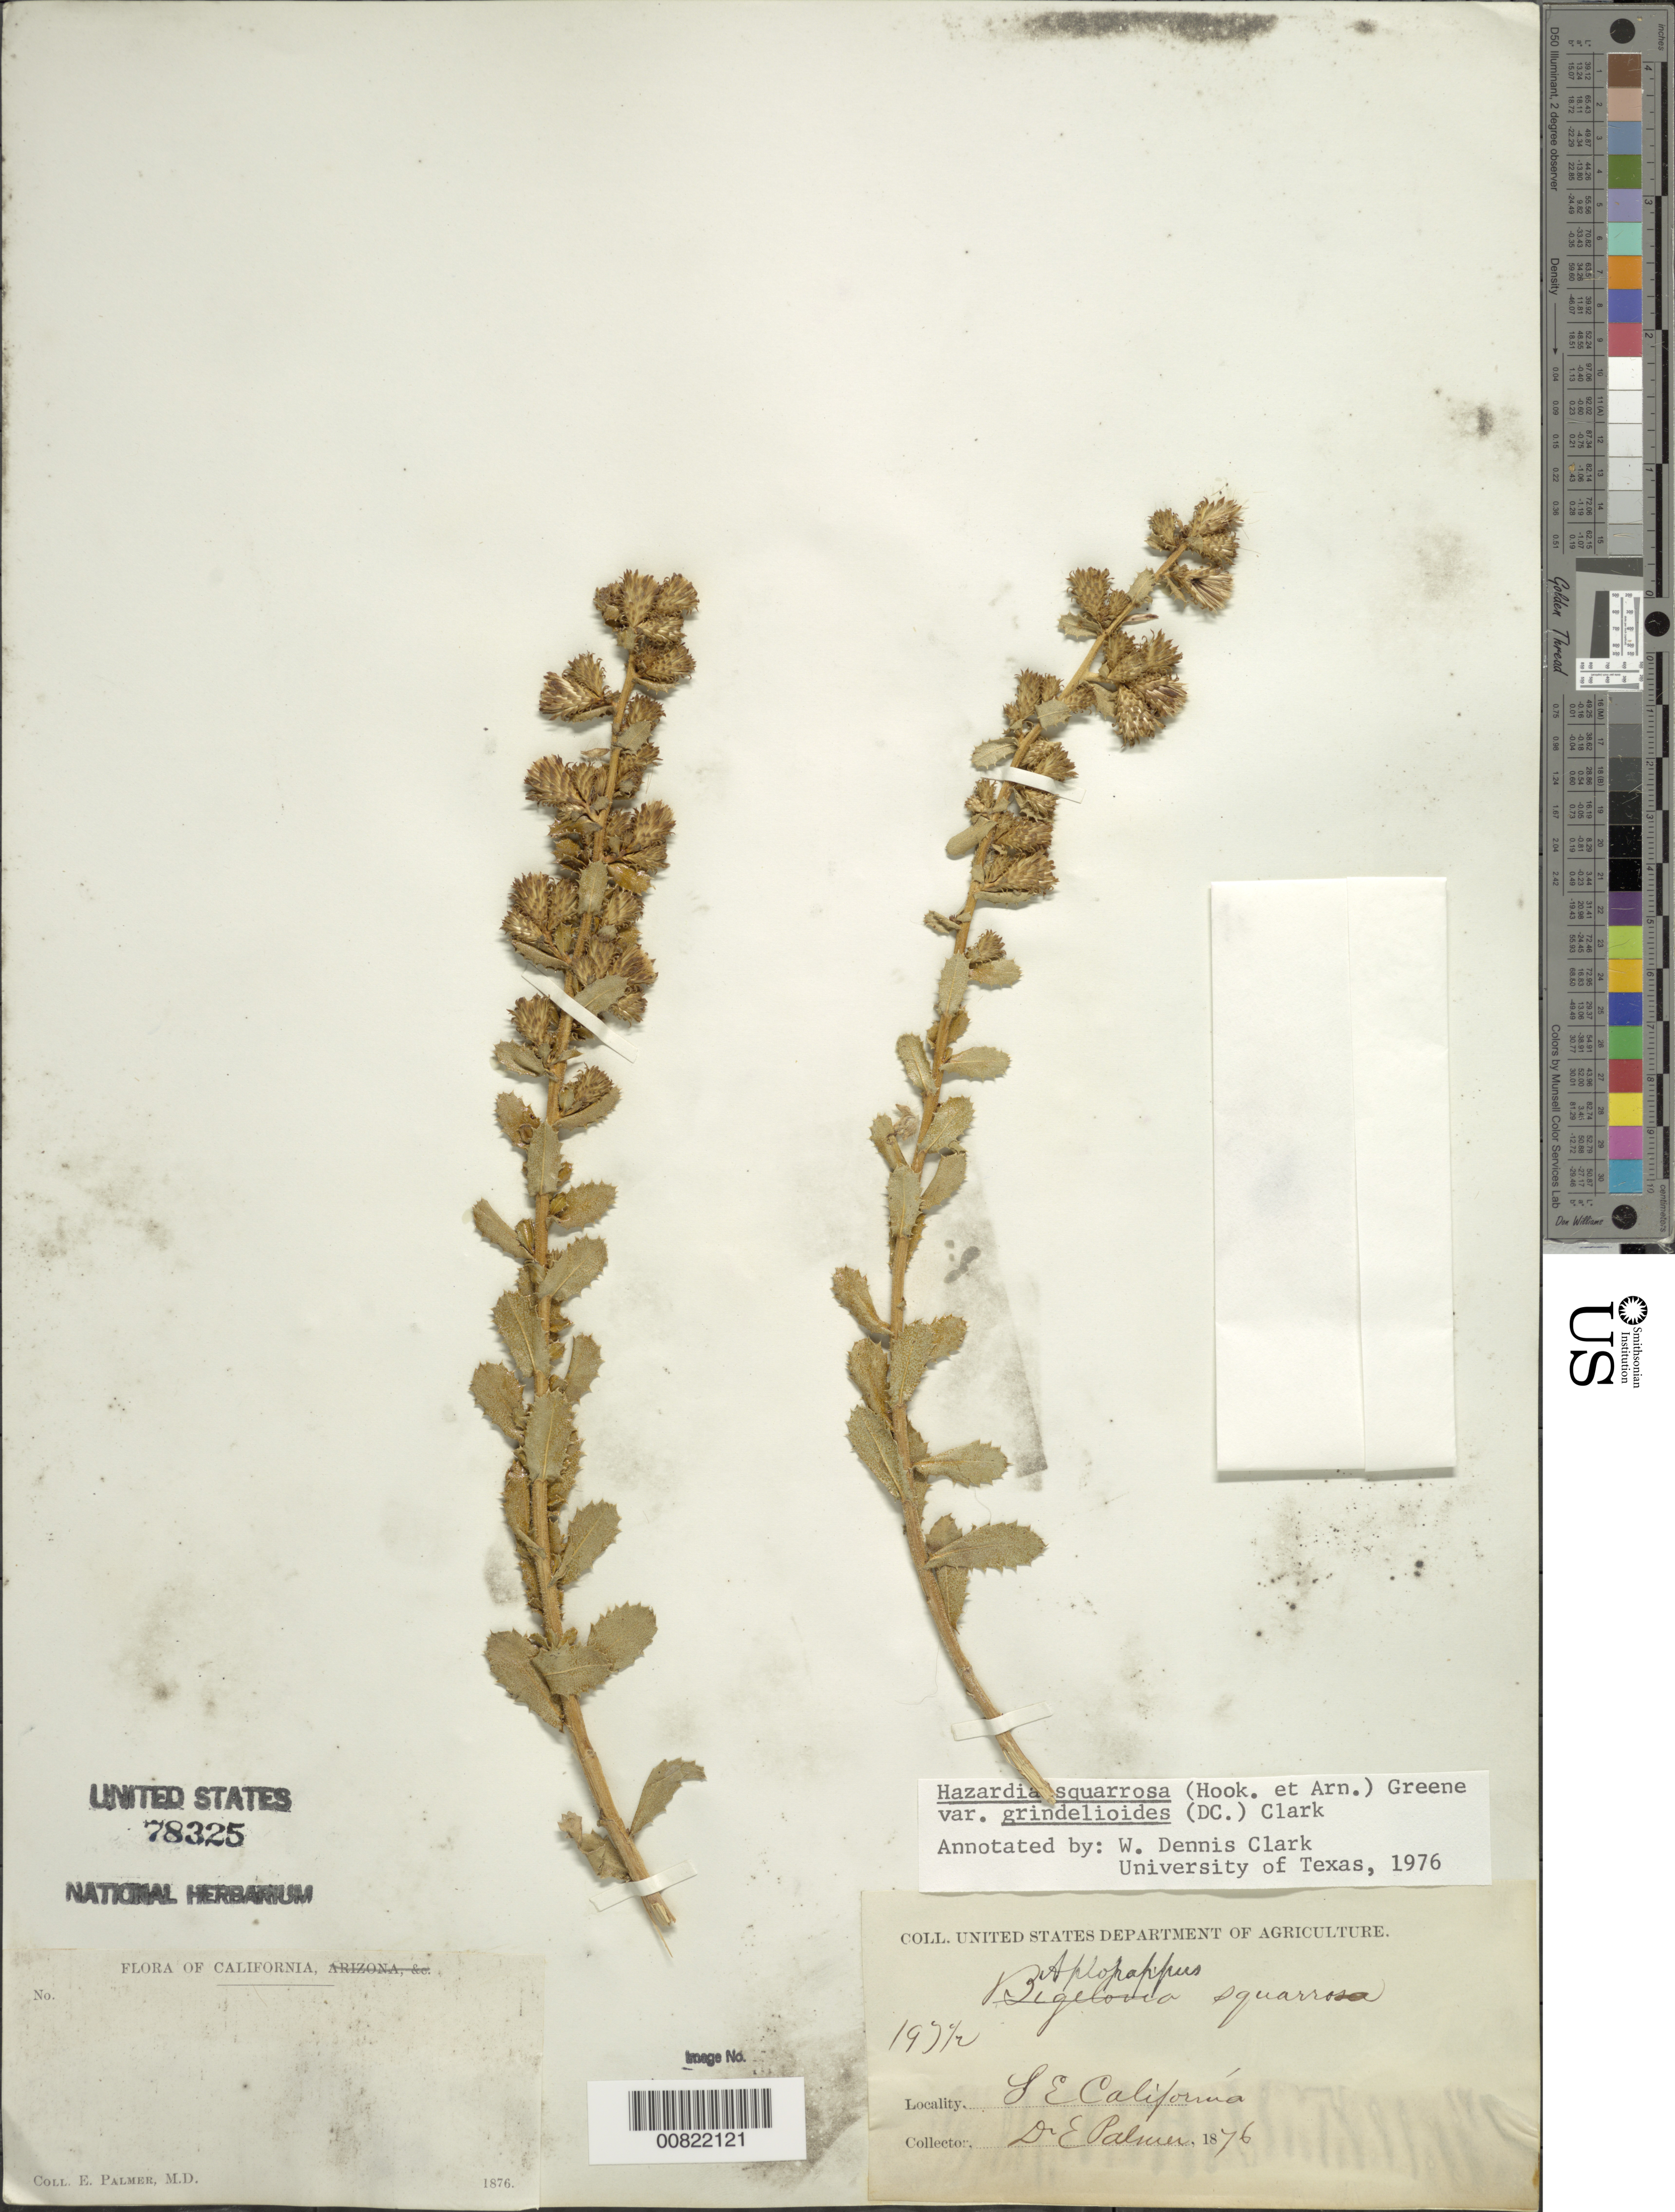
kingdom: Plantae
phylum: Tracheophyta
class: Magnoliopsida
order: Asterales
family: Asteraceae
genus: Hazardia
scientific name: Hazardia squarrosa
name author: (Hook. & Arn.) Greene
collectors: E. Palmer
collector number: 197½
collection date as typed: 1876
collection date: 1876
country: United States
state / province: California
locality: SE California.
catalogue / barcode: US 78325